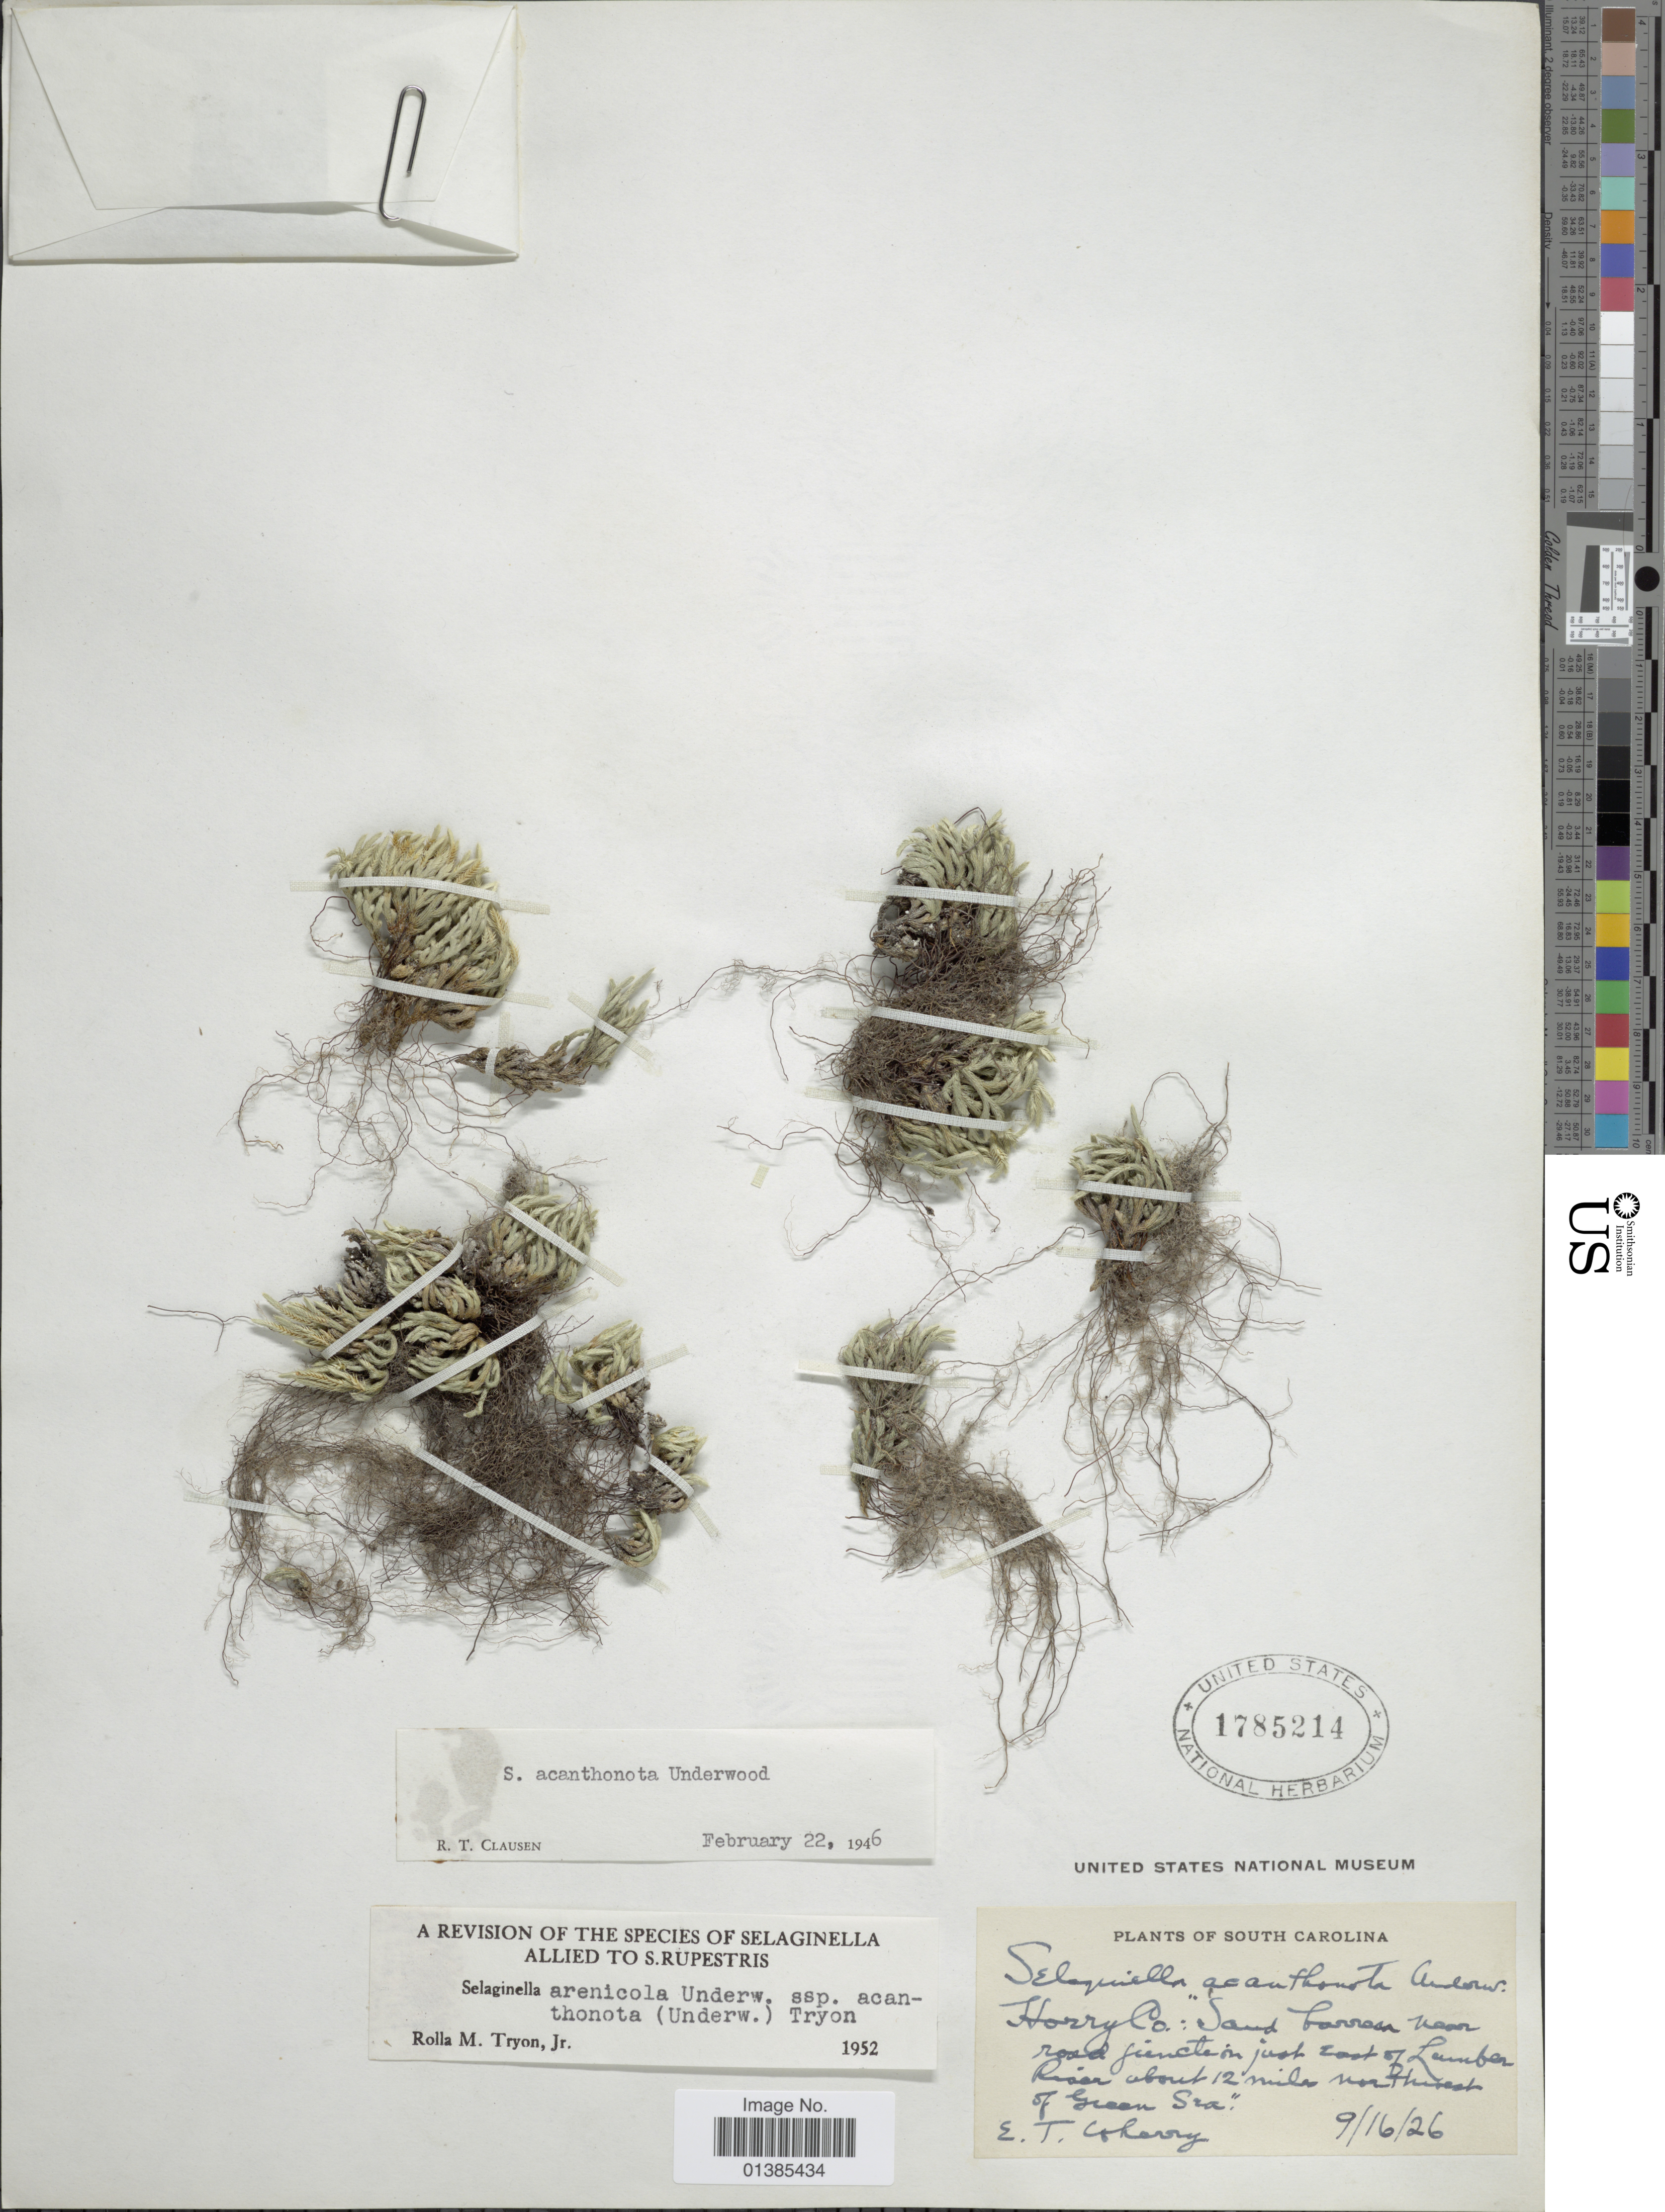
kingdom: Plantae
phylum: Tracheophyta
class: Lycopodiopsida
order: Selaginellales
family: Selaginellaceae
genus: Selaginella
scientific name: Selaginella arenicola subsp. acanthonota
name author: (Underw.) R.M. Tryon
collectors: E. Coherry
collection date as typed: Transcribed d/m/y: 16/9/26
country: United States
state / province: South Carolina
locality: Horry Co.: Sand barrens near road junction just East of Lumber River about 12 miles northeast of Green Sea.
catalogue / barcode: US 1785214